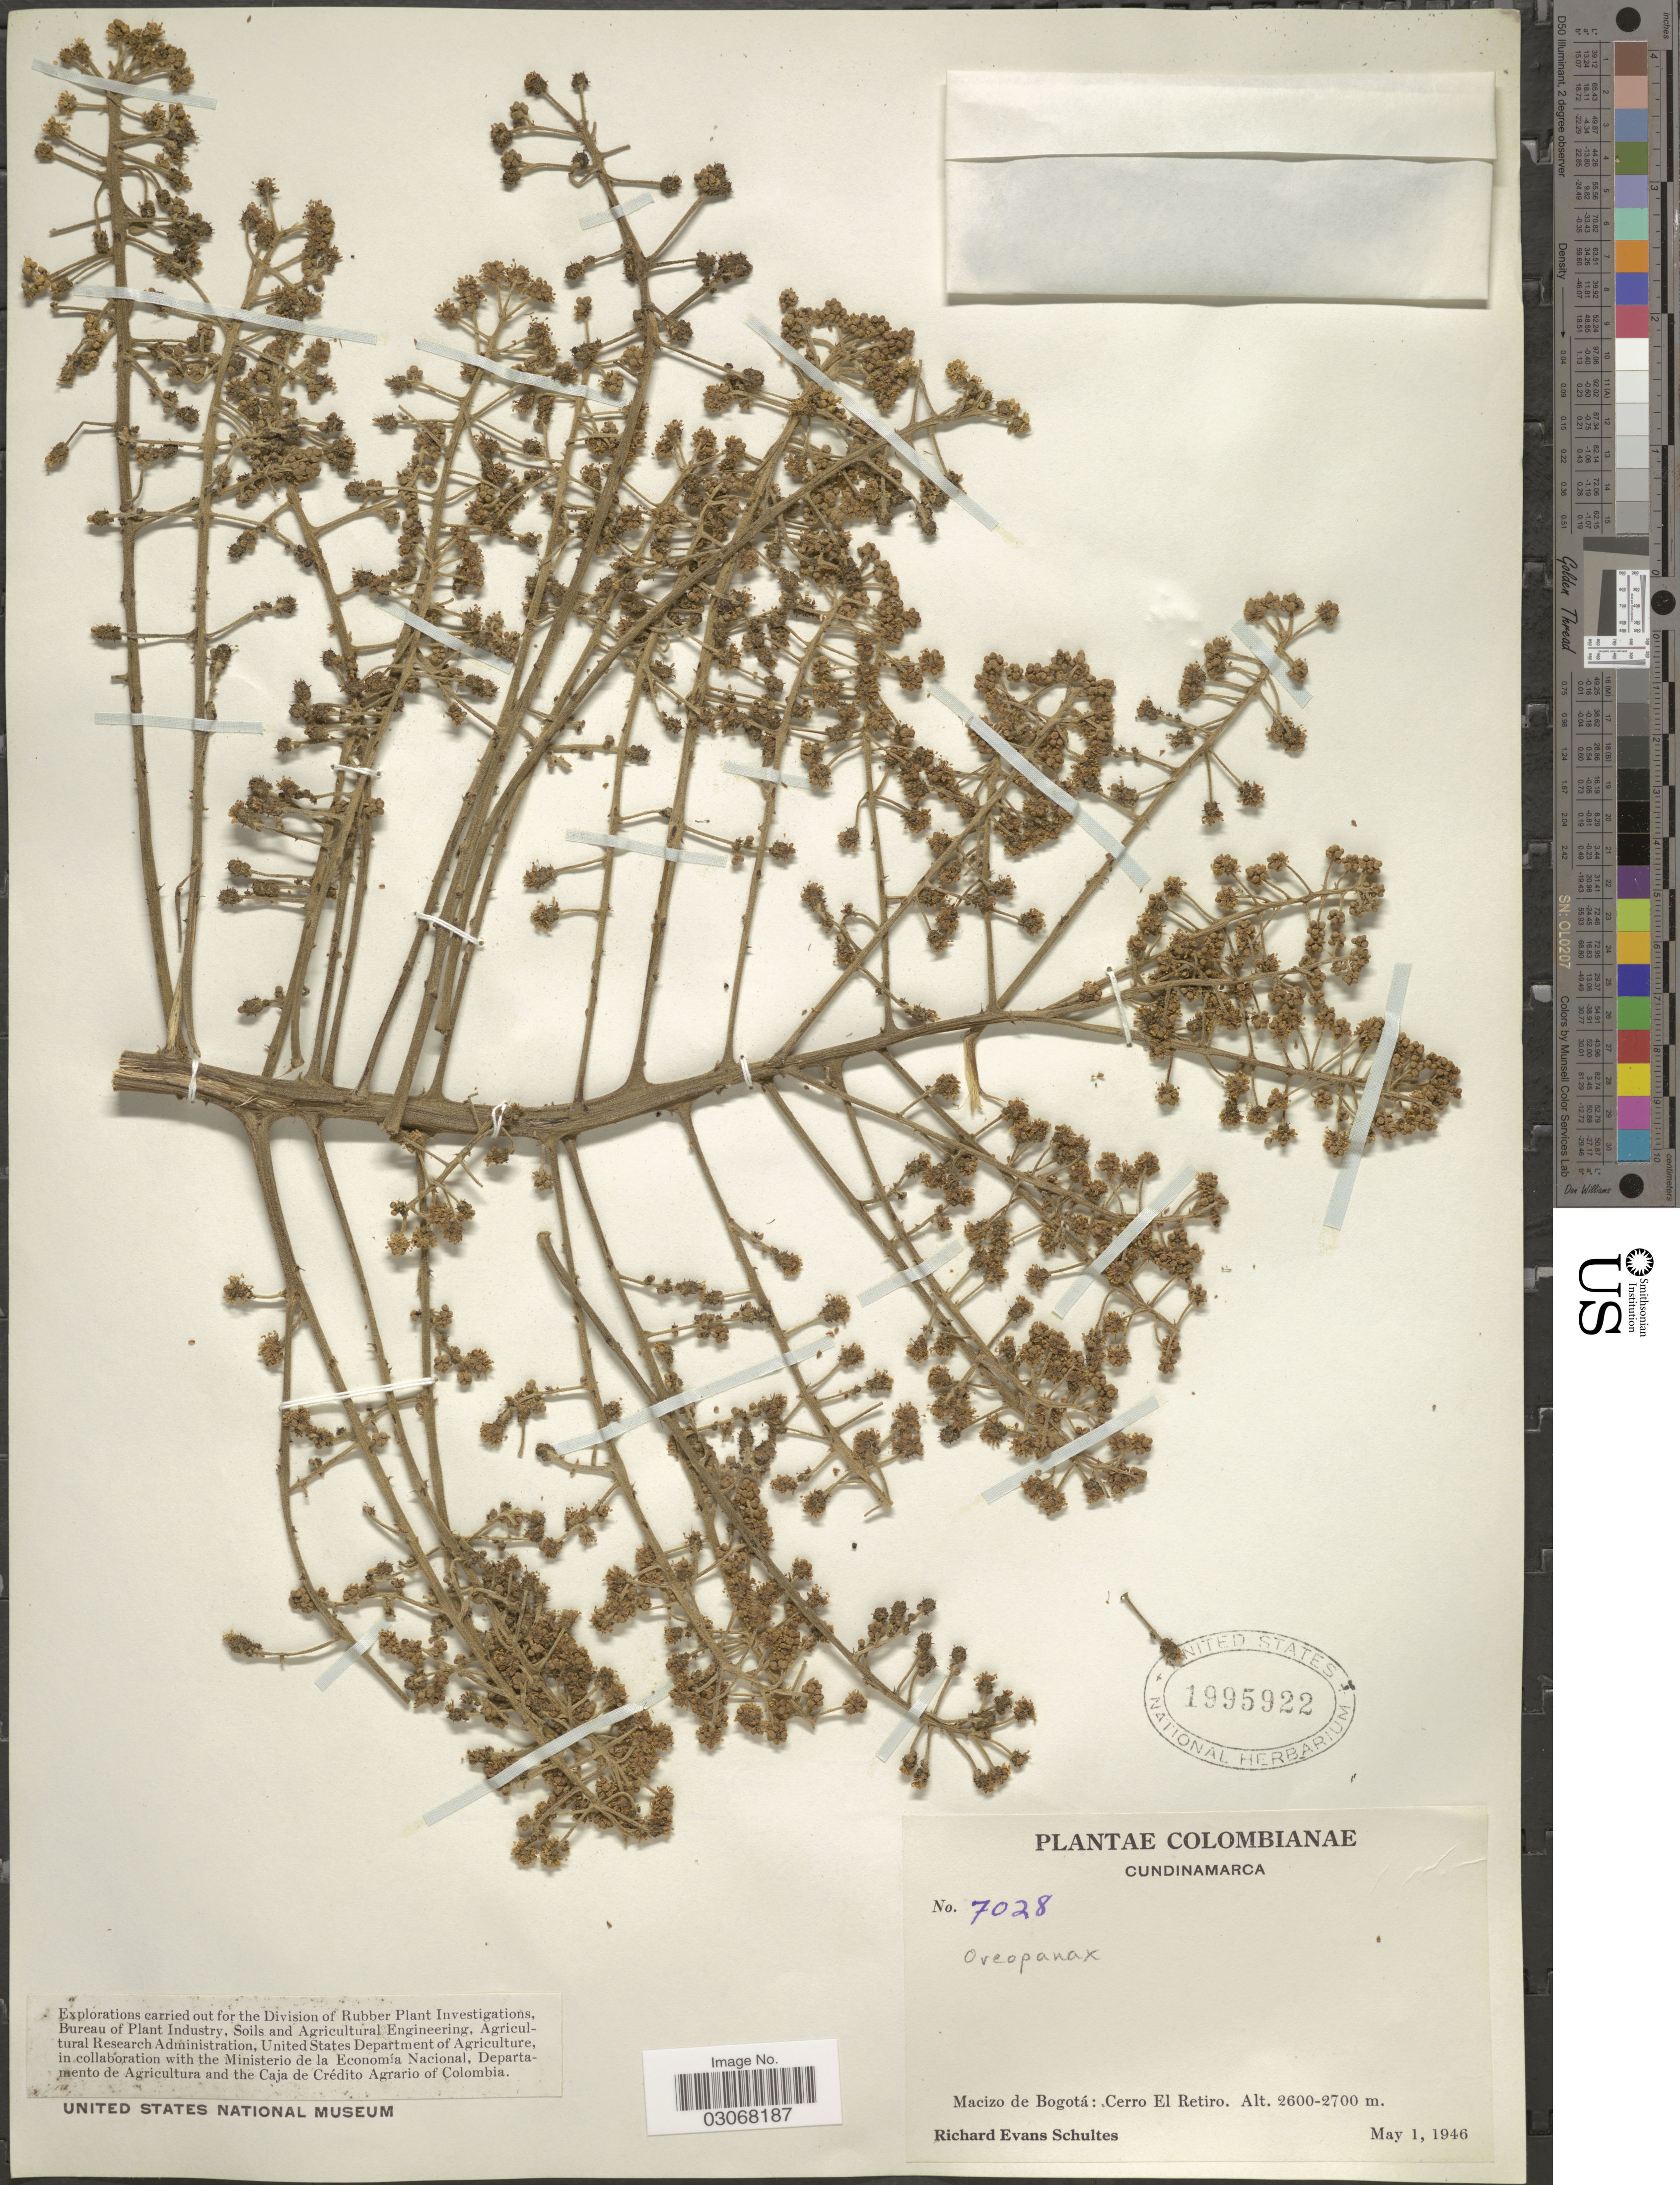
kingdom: Plantae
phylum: Tracheophyta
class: Magnoliopsida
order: Apiales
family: Araliaceae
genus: Oreopanax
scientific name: Oreopanax sp.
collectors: R. E. Schultes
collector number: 7028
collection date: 1946-05-01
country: Colombia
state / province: Cundinamarca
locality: Macizo de Bogotá: Cerro El Retiro.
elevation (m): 2600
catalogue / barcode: US 1995922